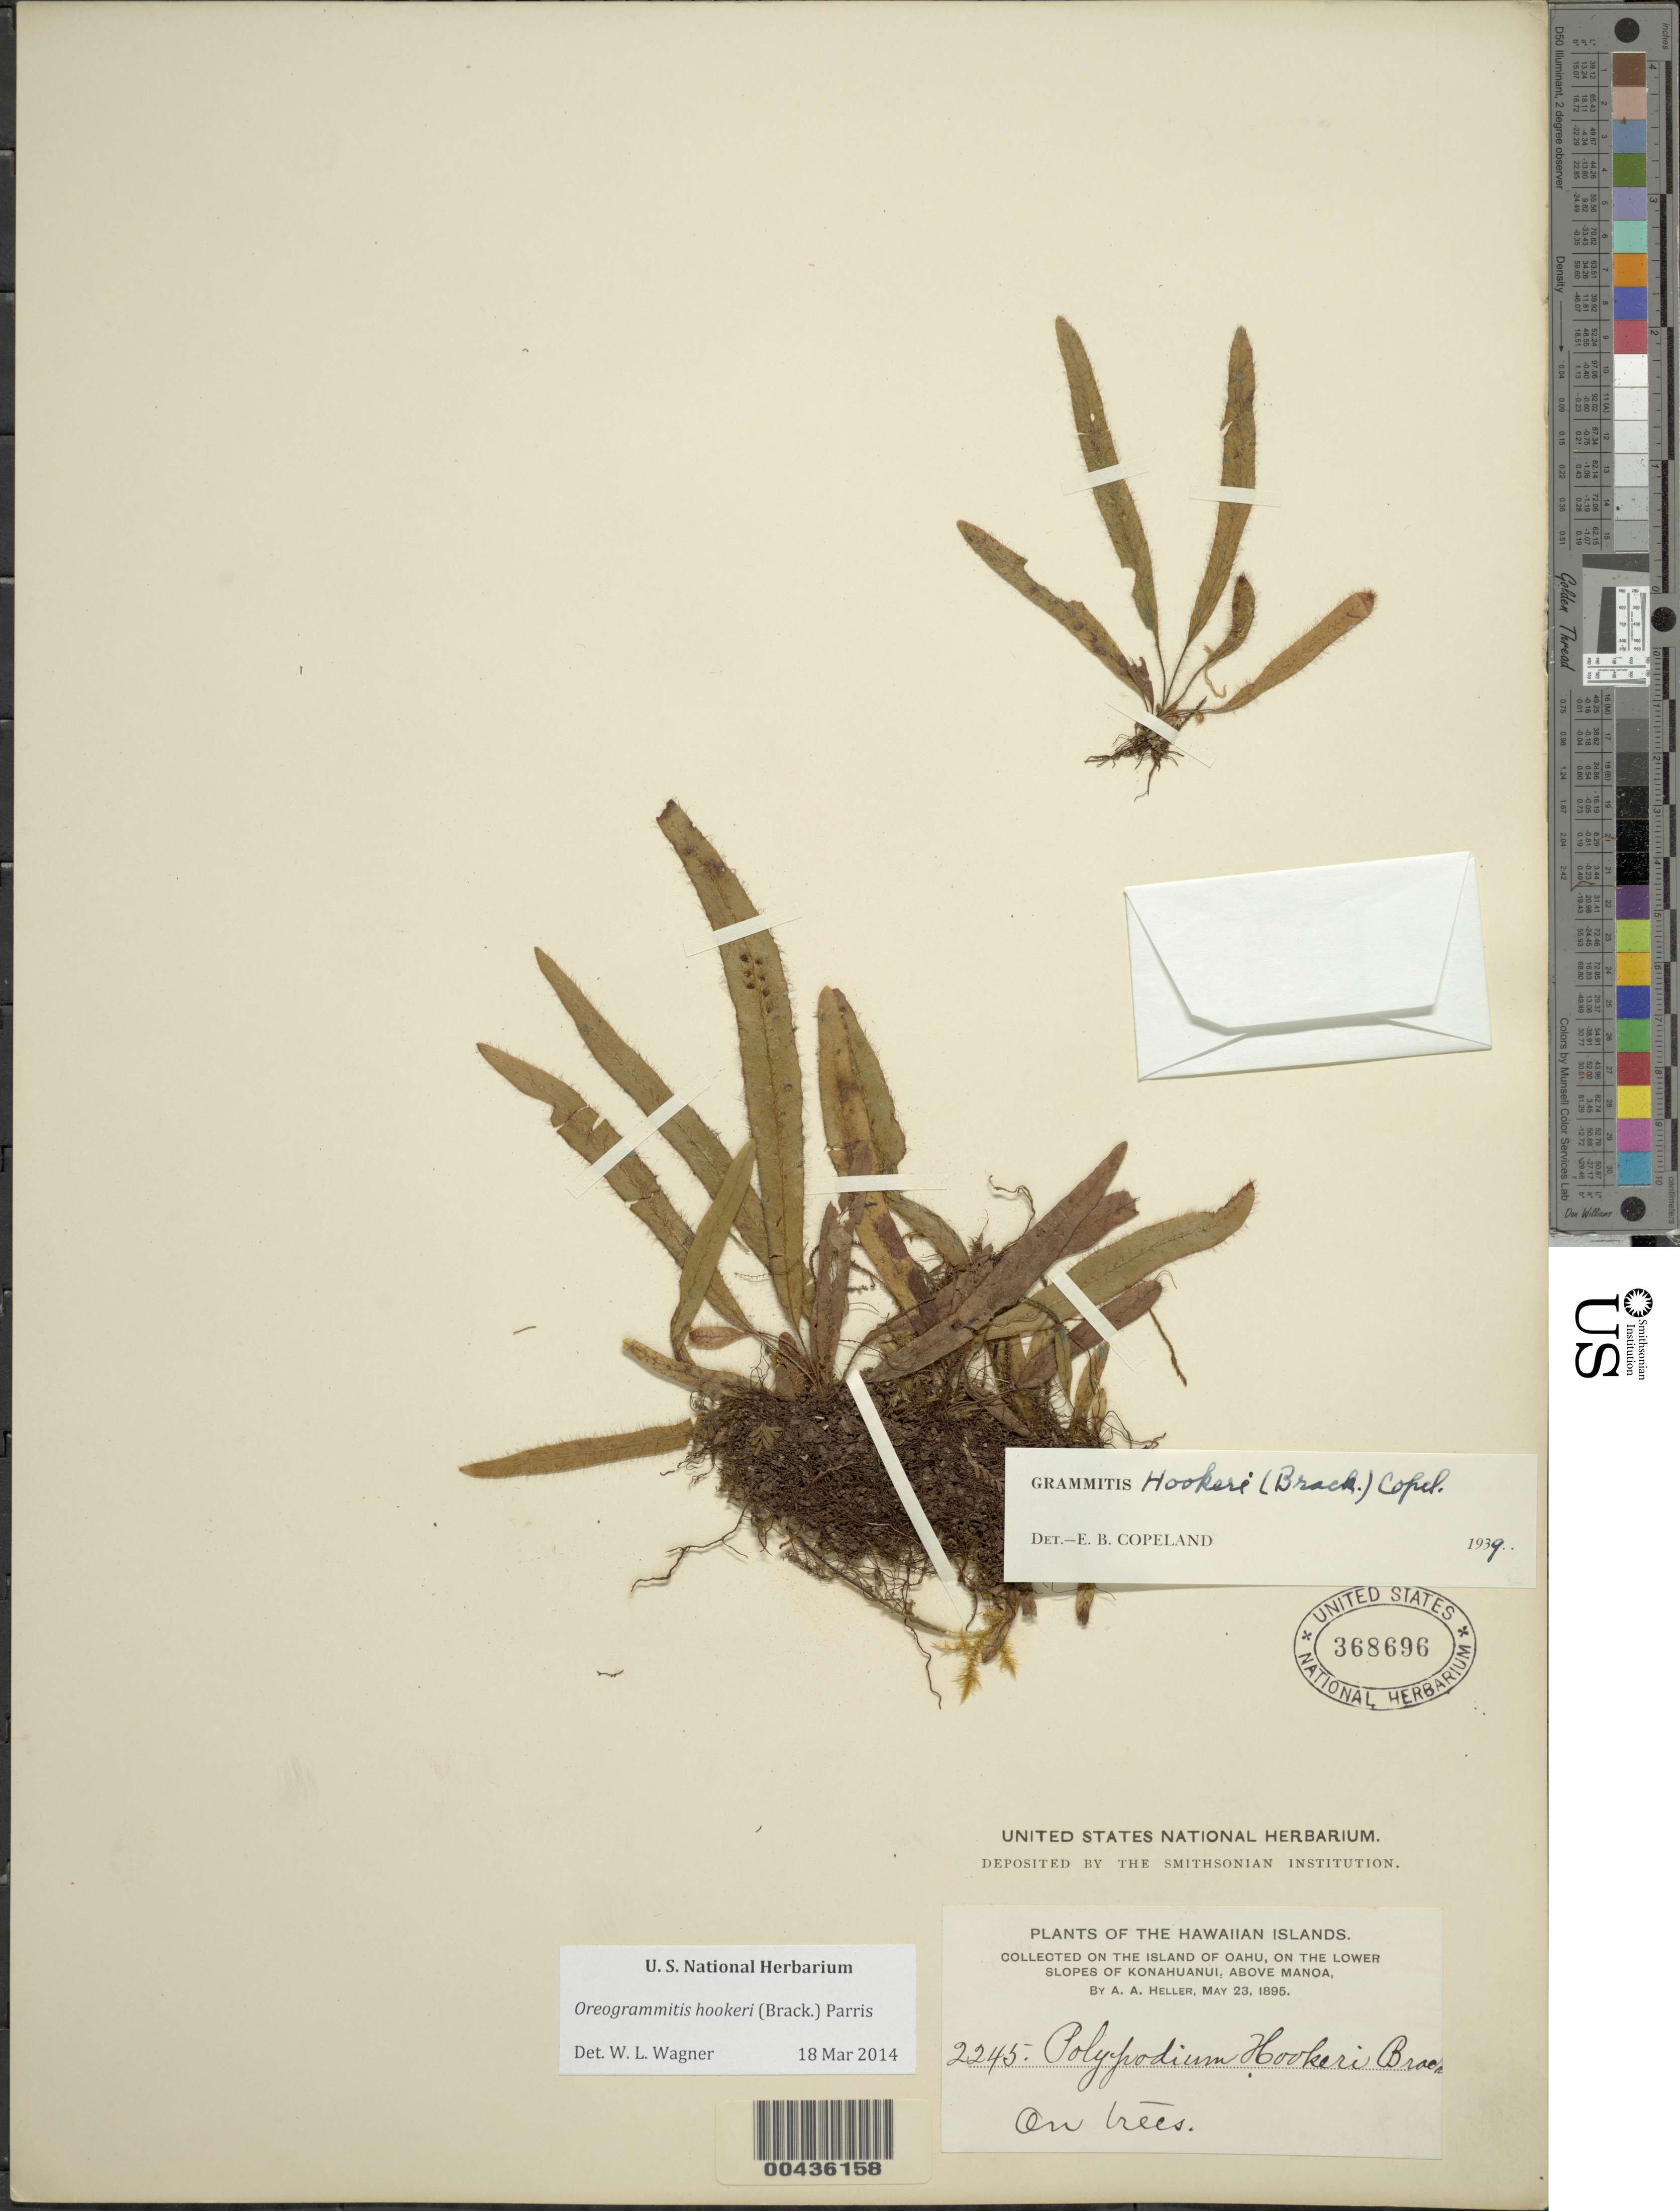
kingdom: Plantae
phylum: Tracheophyta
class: Polypodiopsida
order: Polypodiales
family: Polypodiaceae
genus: Oreogrammitis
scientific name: Oreogrammitis hookeri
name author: (Brack.) Parris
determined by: Wagner, W. L., (BOT), Smithsonian Institution - National Museum of Natural History (UNITED STATES)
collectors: A. A. Heller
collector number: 2245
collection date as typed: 23 May 1895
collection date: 1895-05-23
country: United States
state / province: Hawaii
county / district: Honolulu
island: Oahu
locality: On the lower slopes of Konahuanui, above Manoa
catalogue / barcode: US 368696